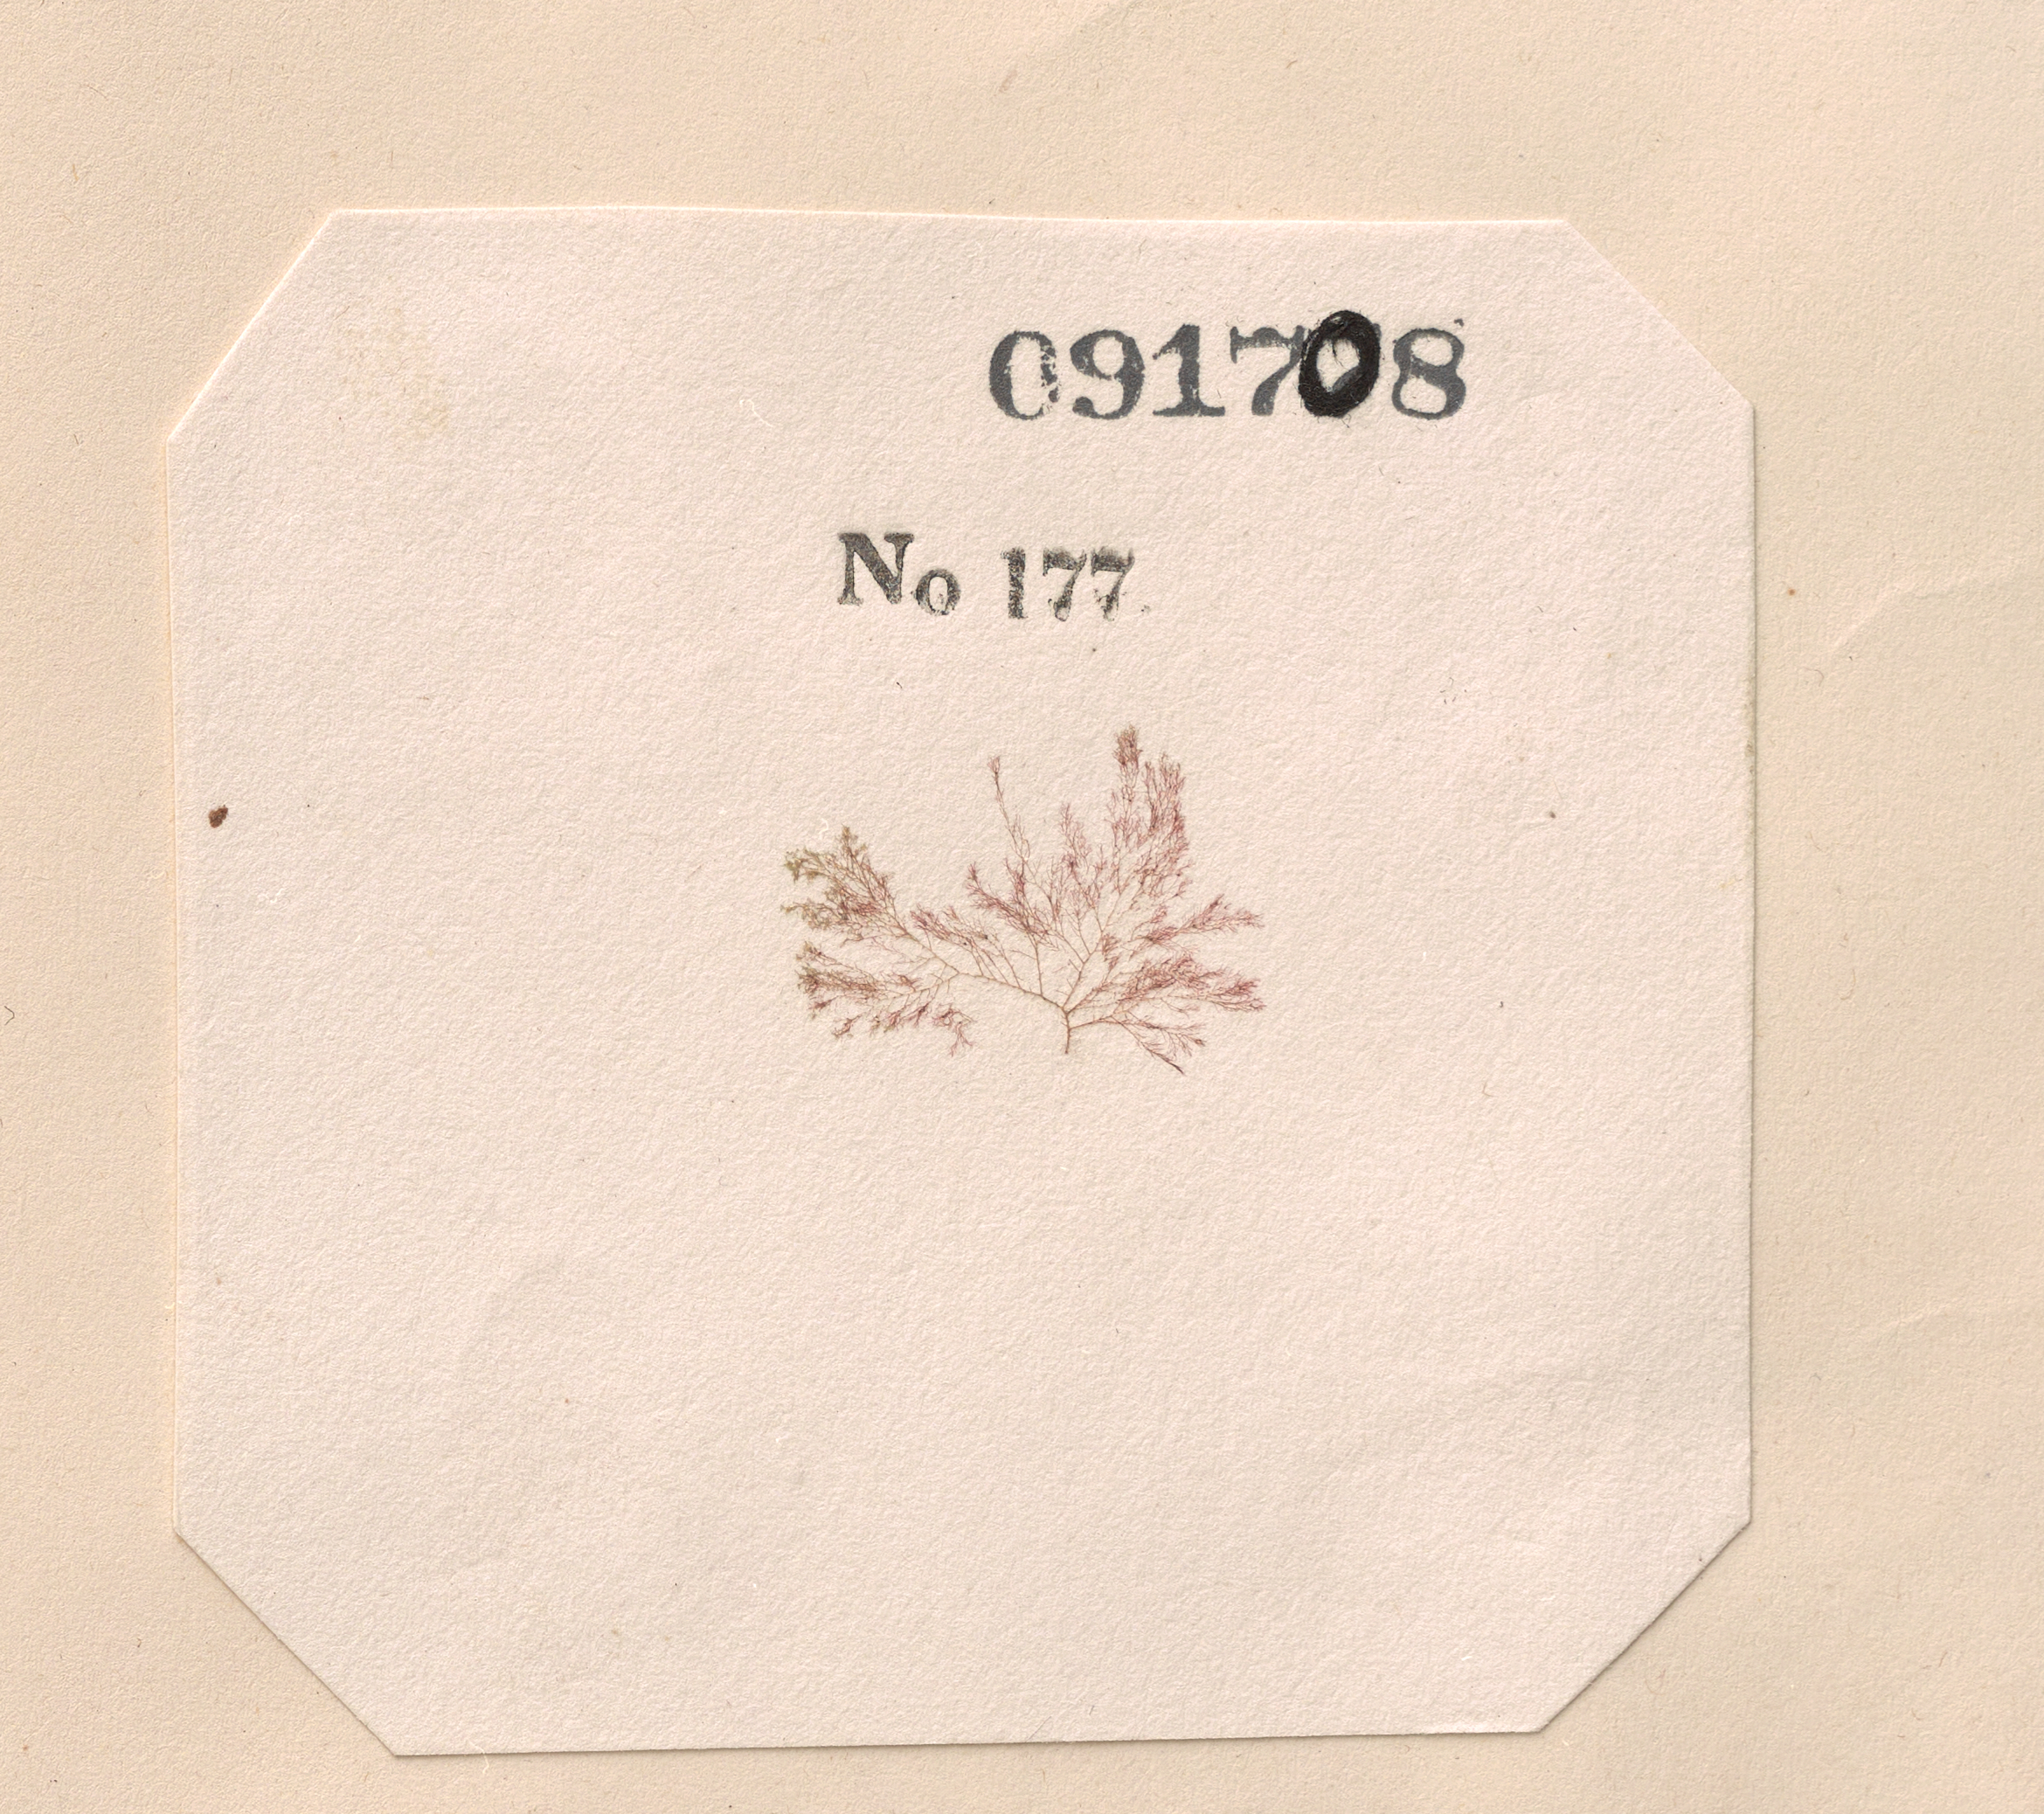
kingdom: Plantae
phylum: Rhodophyta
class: Florideophyceae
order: Ceramiales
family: Callithamniaceae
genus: Callithamnion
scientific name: Callithamnion pinnata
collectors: C. Durant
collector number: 177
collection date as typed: Fal 1850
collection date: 1850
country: United States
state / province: New York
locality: Hurlgate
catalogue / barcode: US 91708